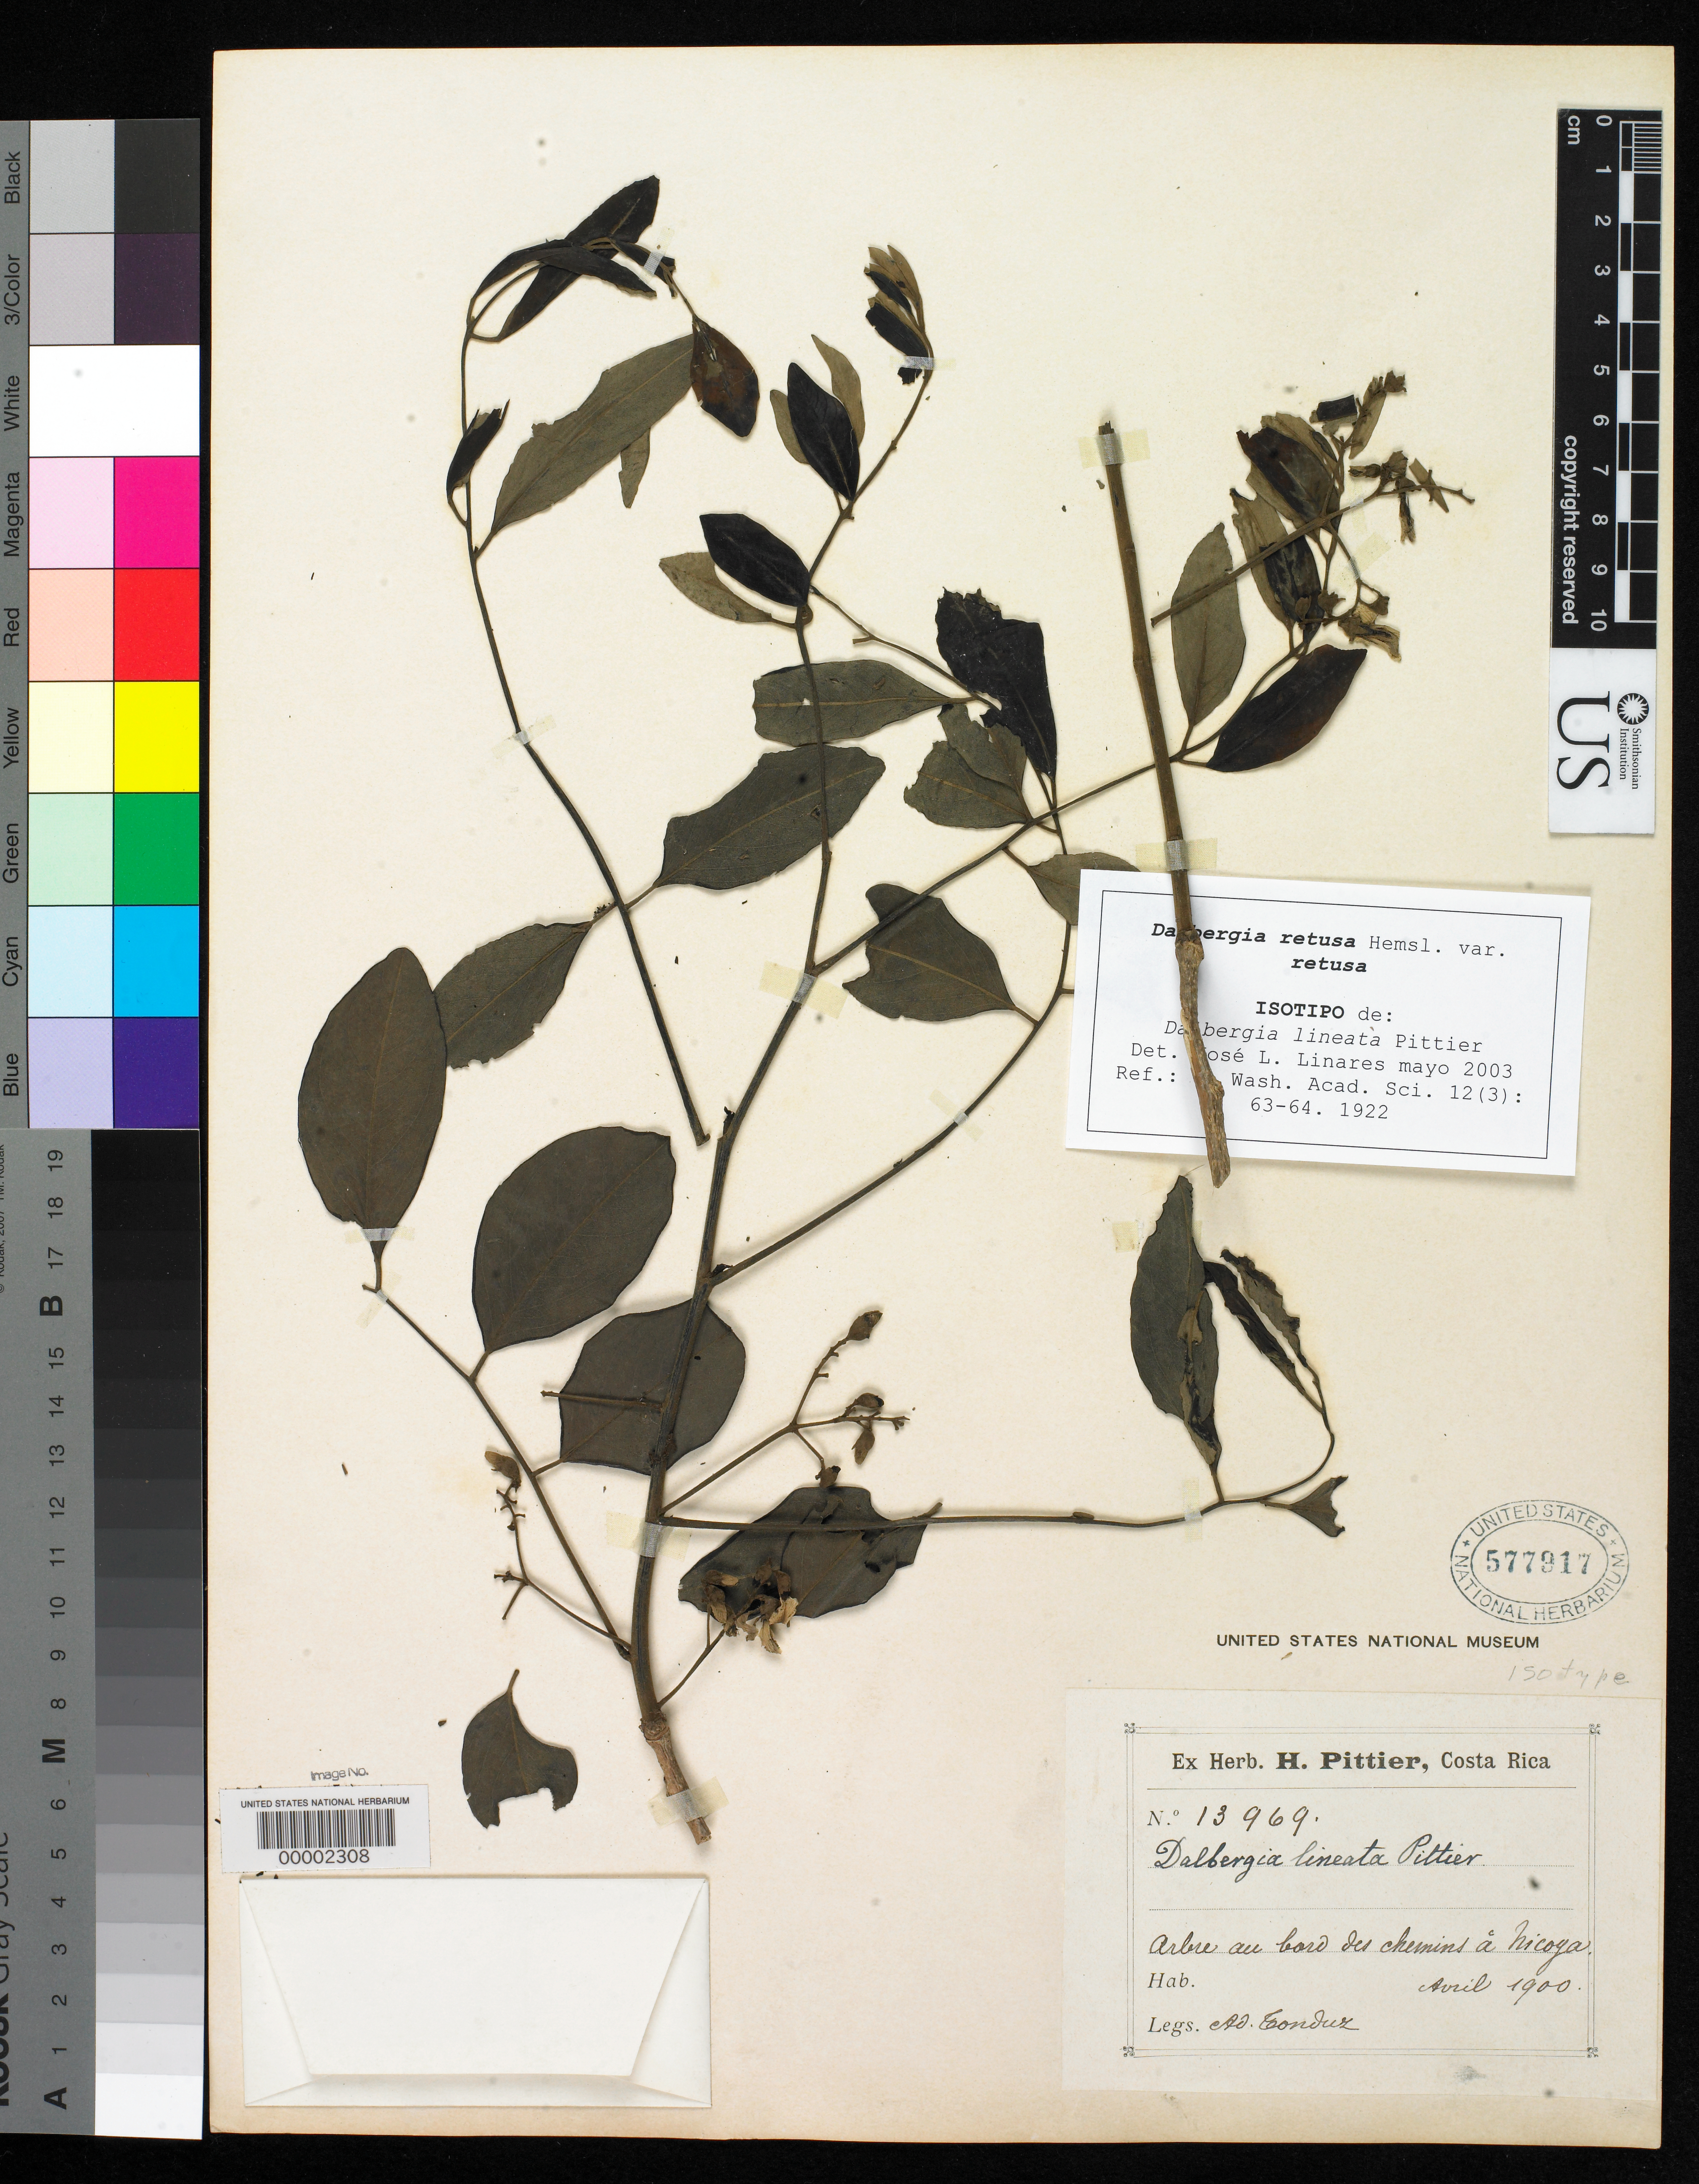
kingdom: Plantae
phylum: Tracheophyta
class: Magnoliopsida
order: Fabales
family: Fabaceae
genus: Dalbergia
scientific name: Dalbergia lineata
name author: Pittier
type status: Isotype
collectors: A. Tonduz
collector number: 13969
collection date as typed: Apr 1900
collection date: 1900-04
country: Costa Rica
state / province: Puntarenas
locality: Nicoya.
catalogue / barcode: US 577917